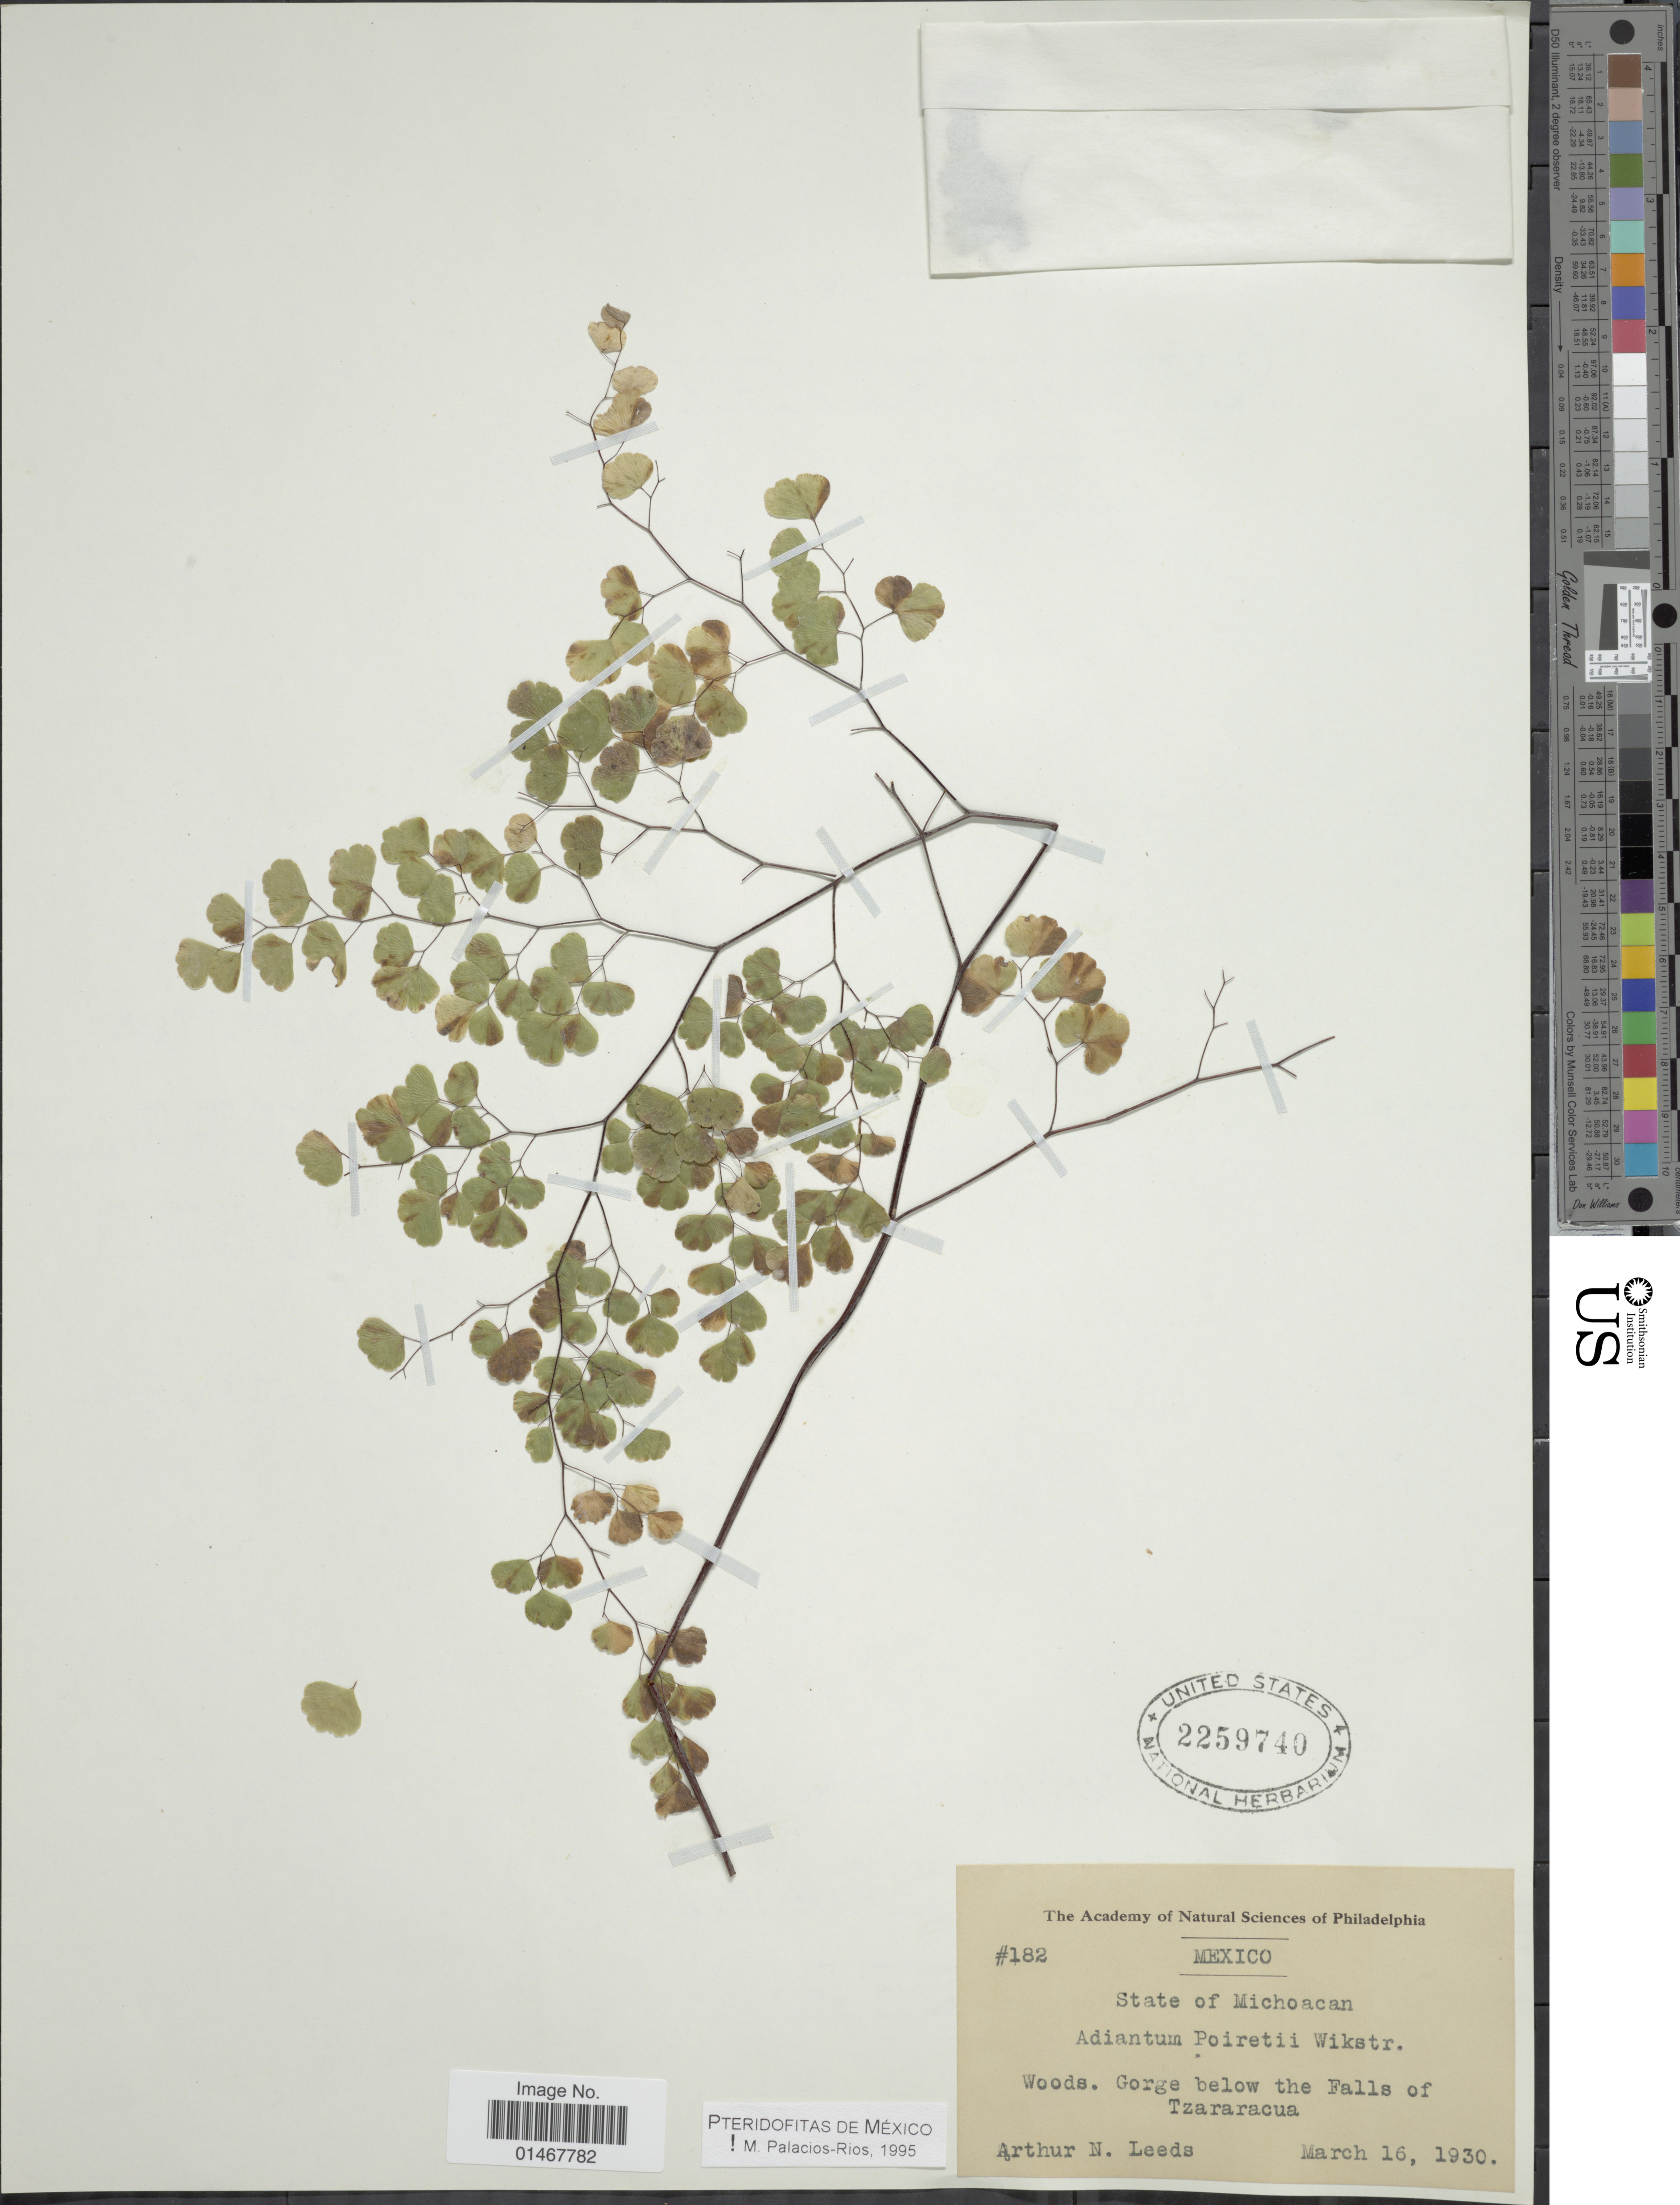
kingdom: Plantae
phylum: Tracheophyta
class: Polypodiopsida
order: Polypodiales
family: Pteridaceae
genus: Adiantum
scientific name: Adiantum poiretii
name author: Wikstr.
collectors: A. N. Leeds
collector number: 182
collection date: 1930-03-16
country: Mexico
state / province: Michoacán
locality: Gorge below the Falls of Tzararacua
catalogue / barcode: US 2259740